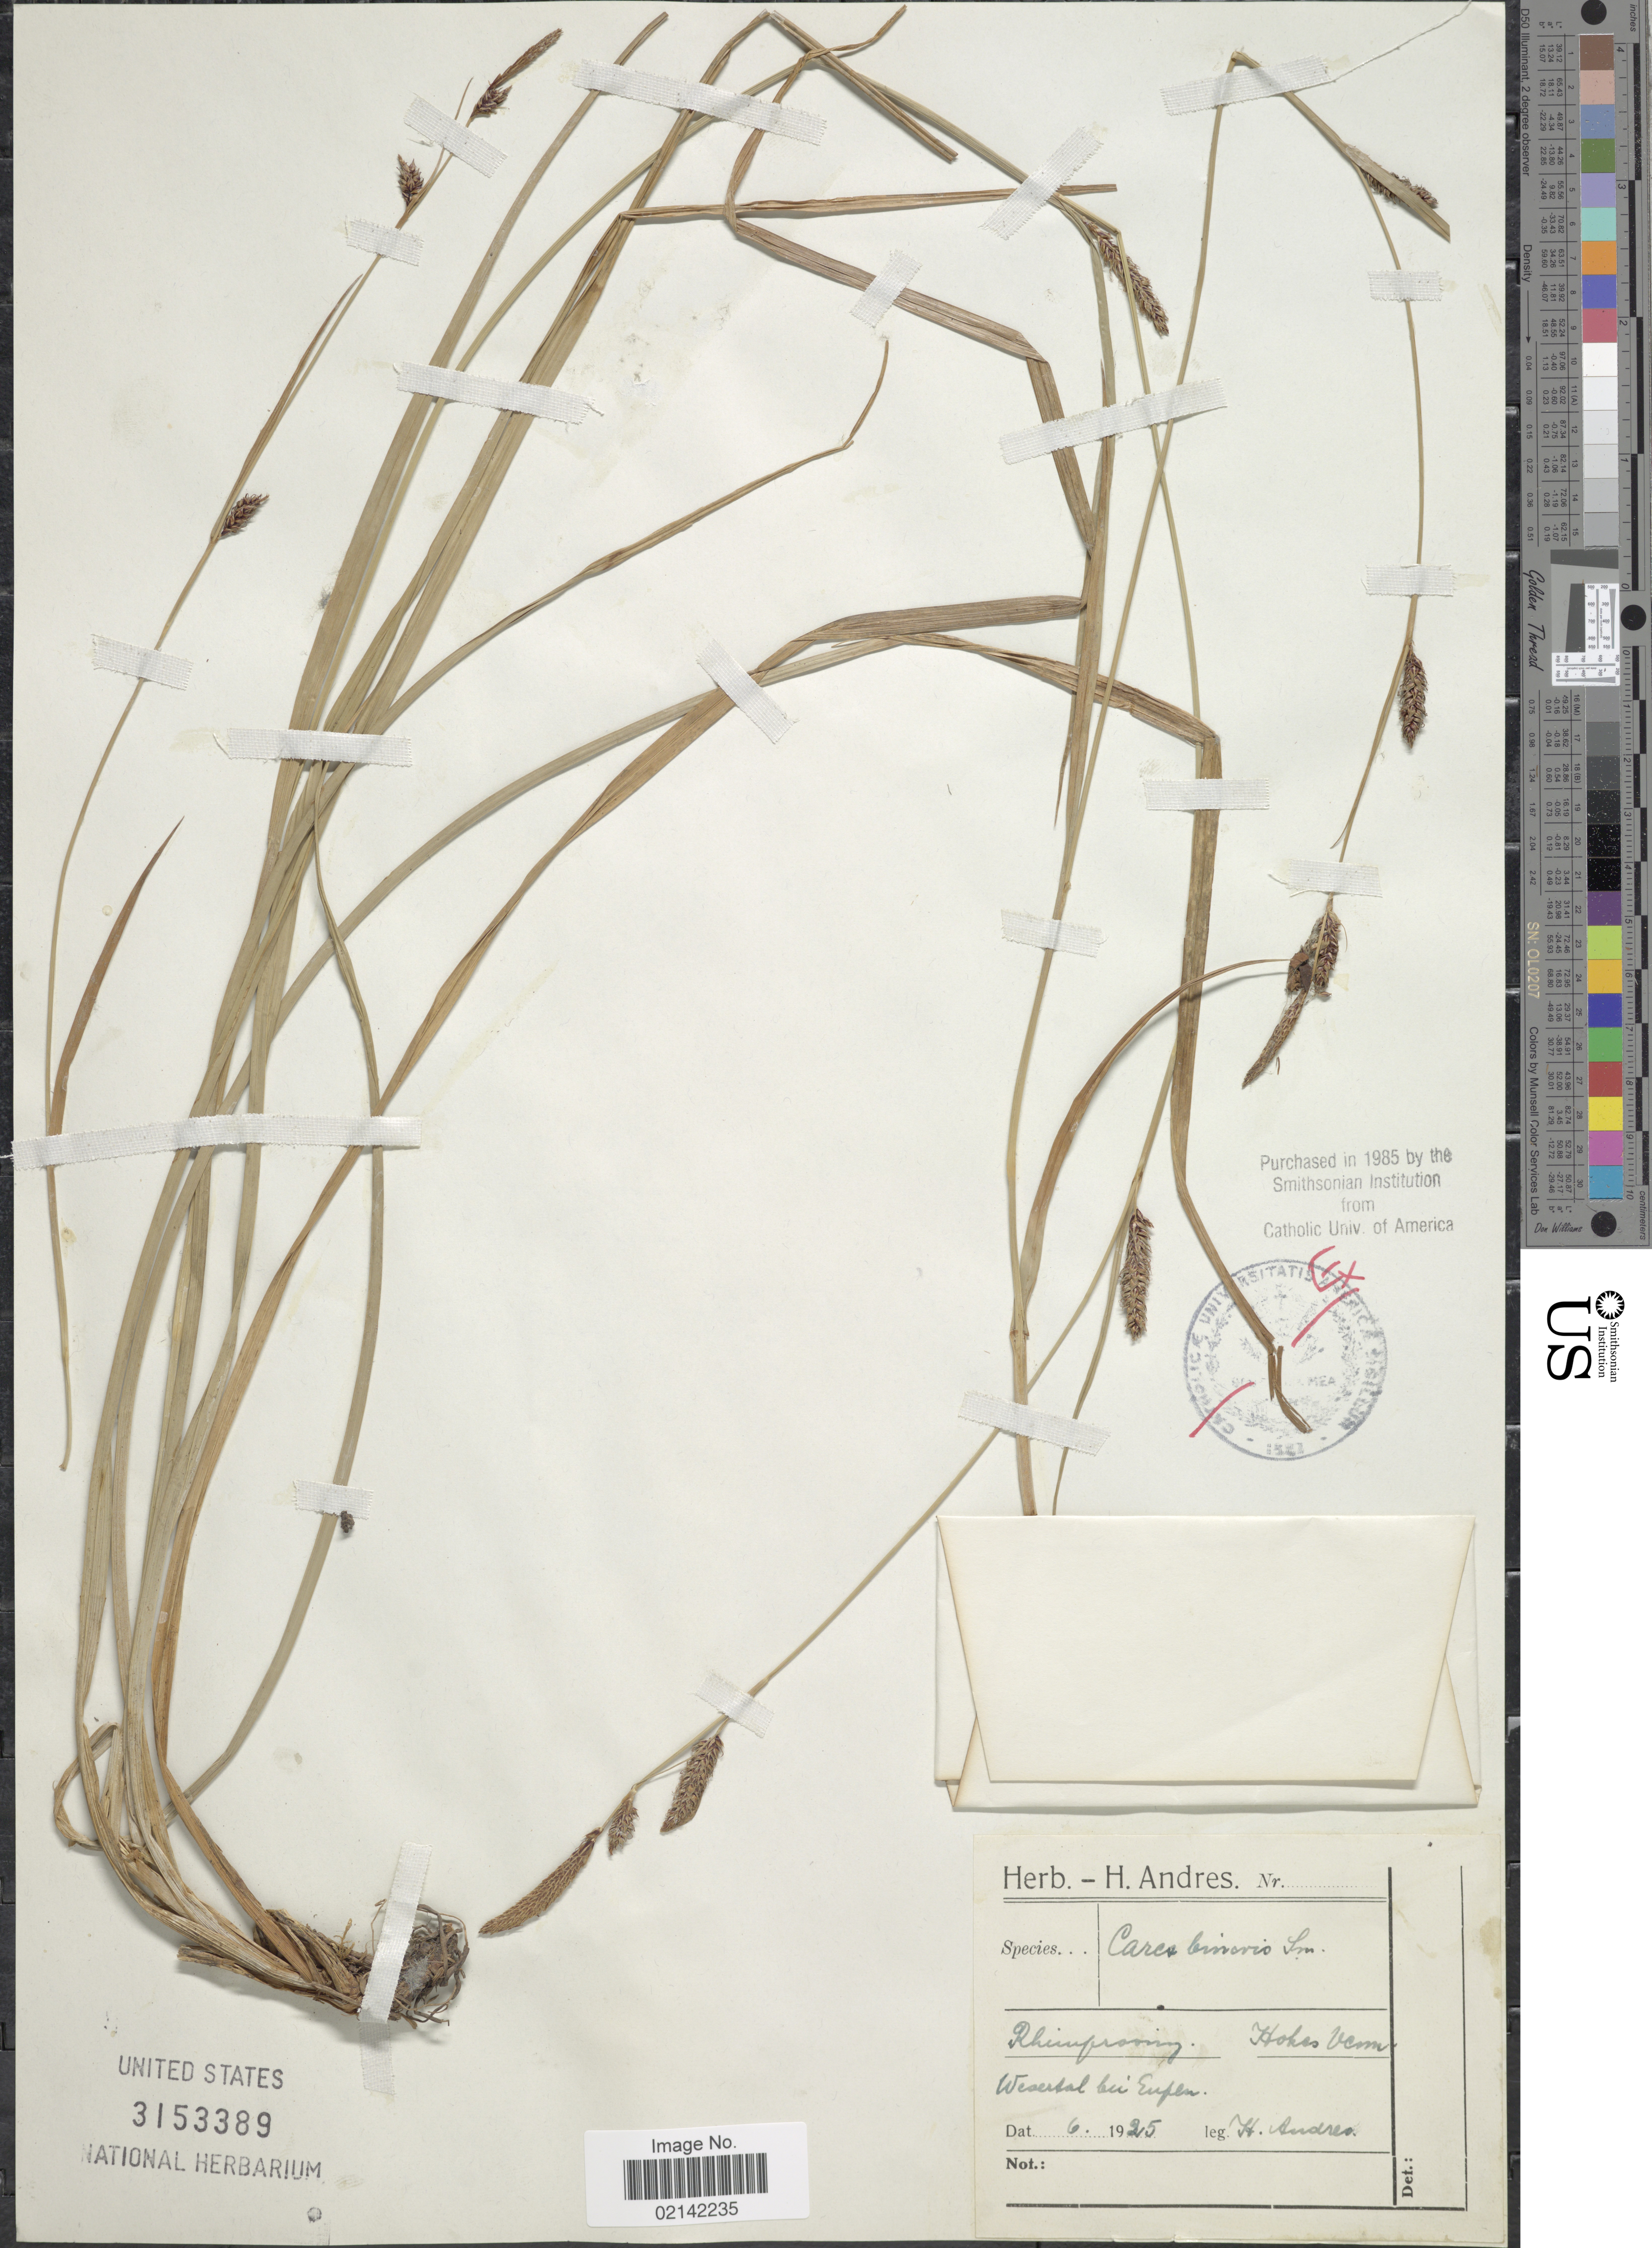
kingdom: Plantae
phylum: Tracheophyta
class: Liliopsida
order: Poales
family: Cyperaceae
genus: Carex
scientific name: Carex binervis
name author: Sm.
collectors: H. Andres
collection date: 1925-06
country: Germany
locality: Rheinfrooming. Hohes verm. Wesertal bei Eupen [interpreted]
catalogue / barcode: US 3153389